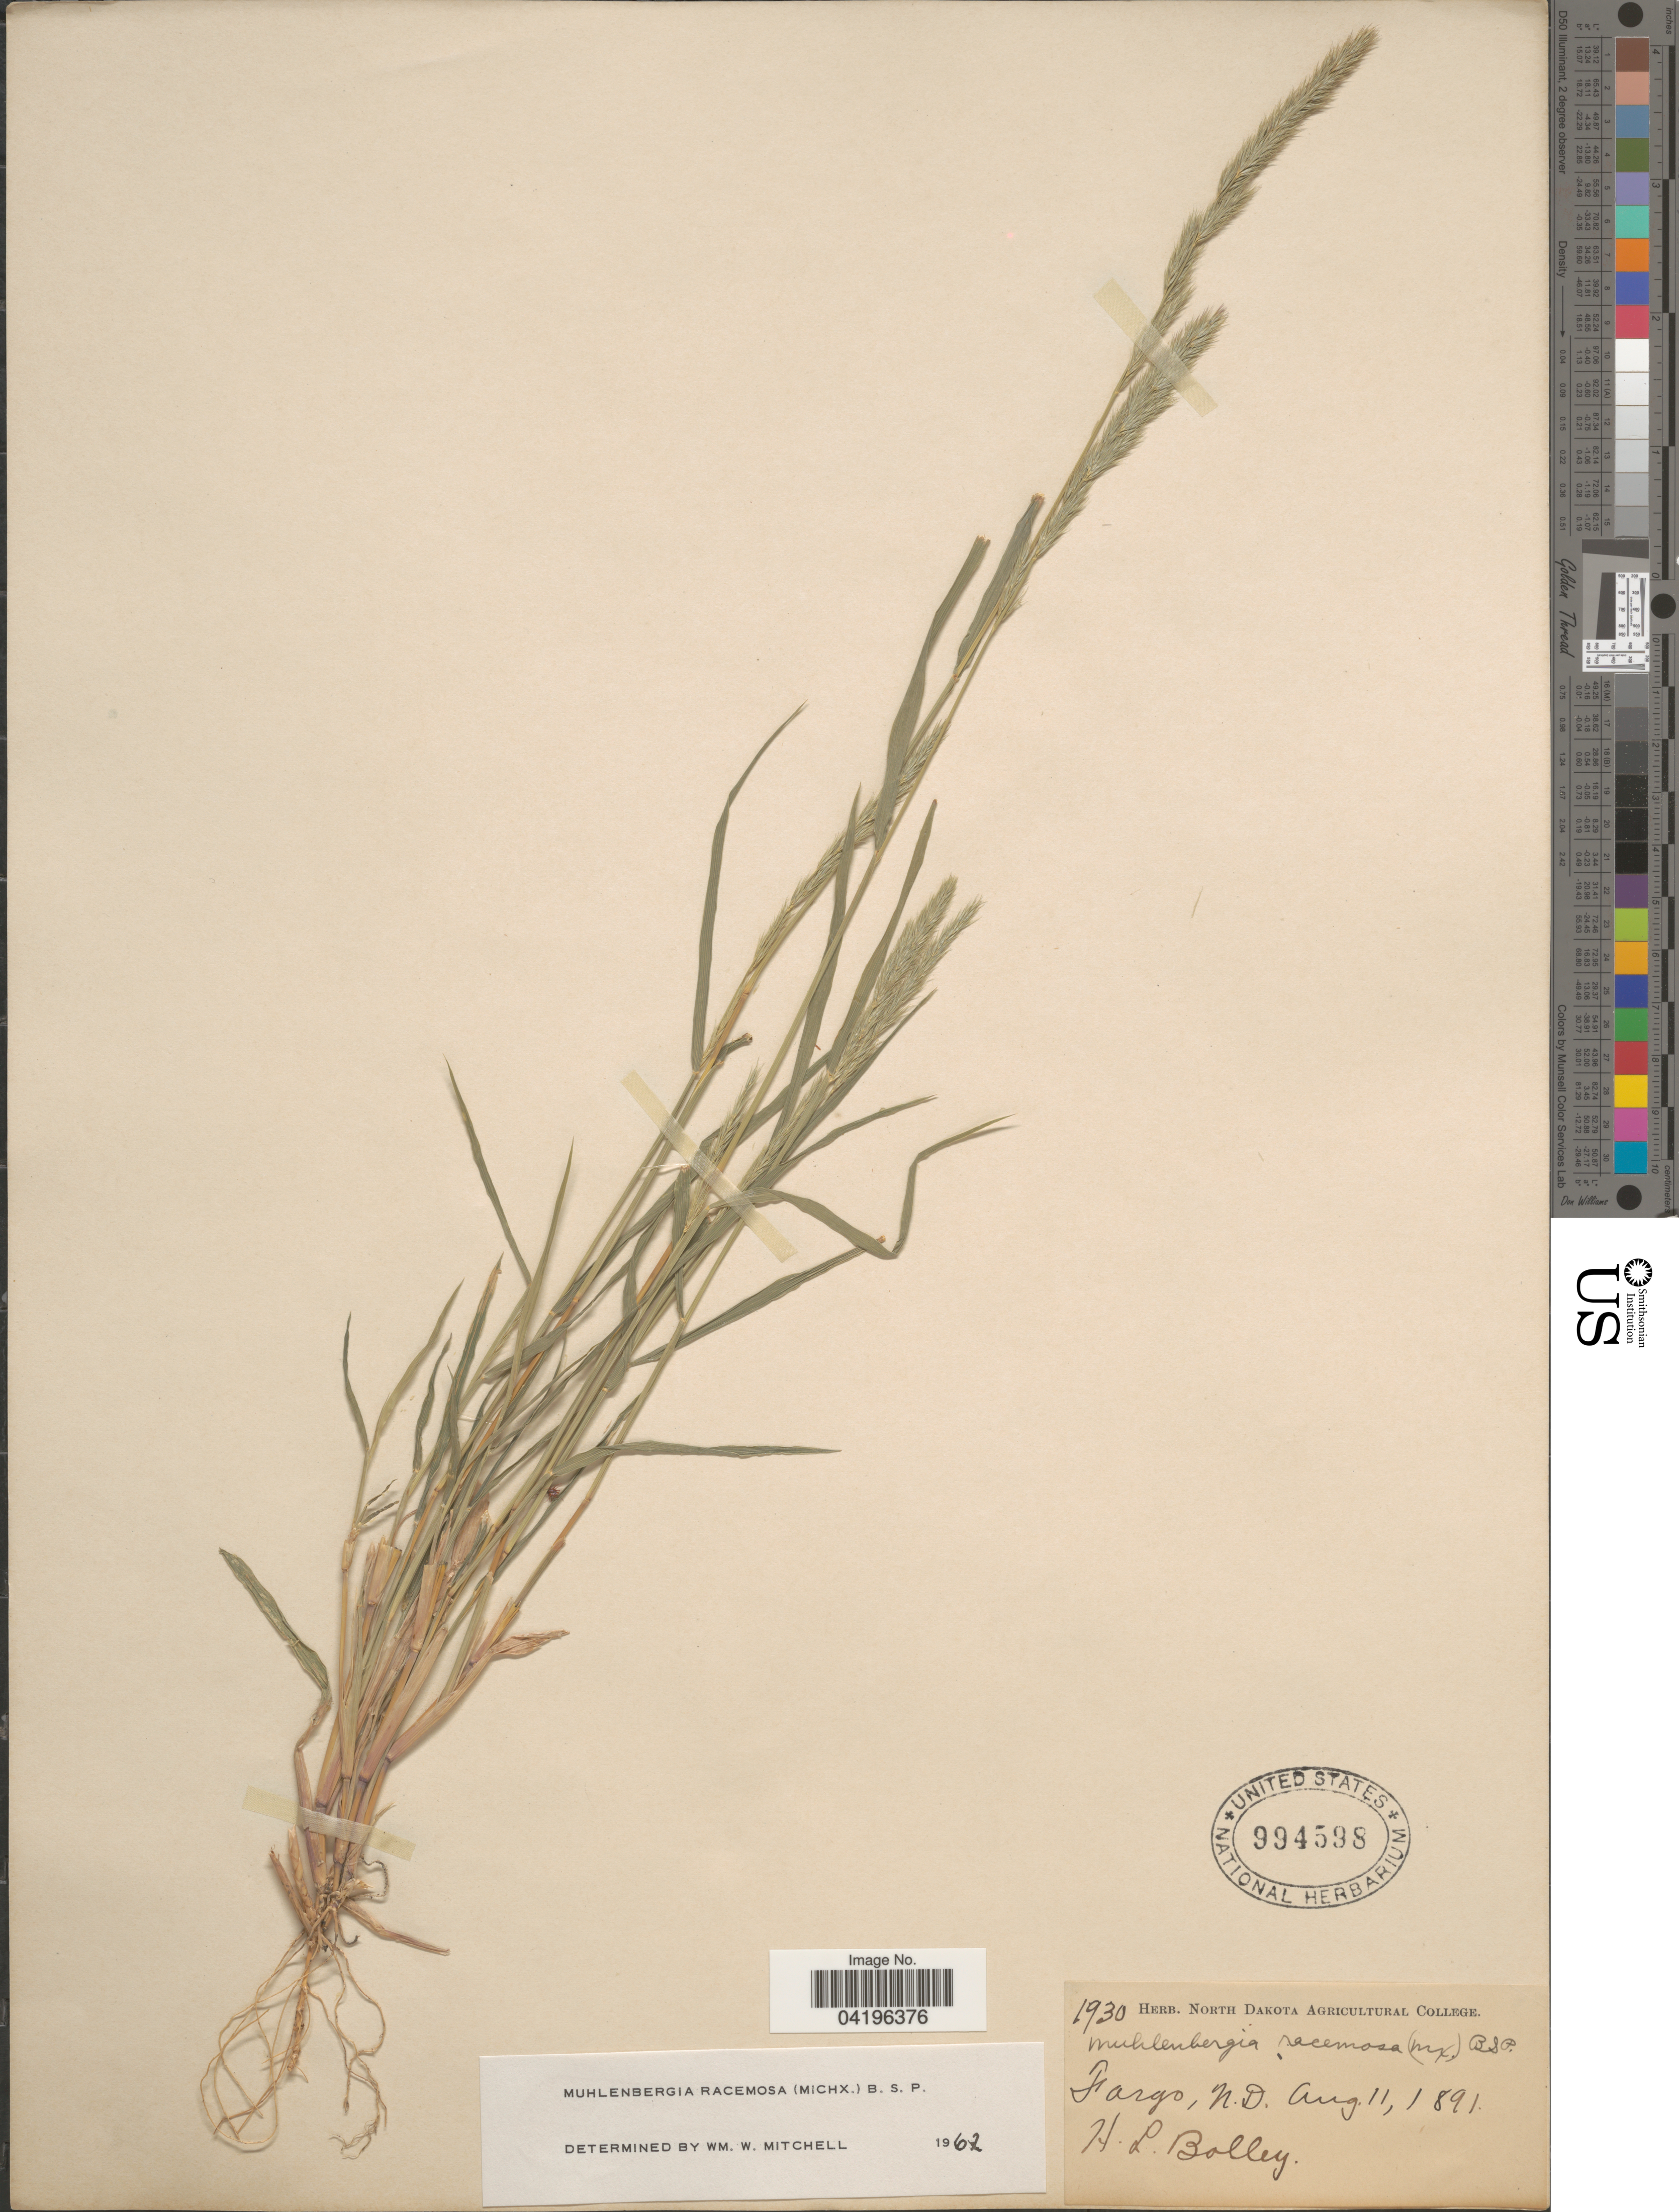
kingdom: Plantae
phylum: Tracheophyta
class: Liliopsida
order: Poales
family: Poaceae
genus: Muhlenbergia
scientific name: Muhlenbergia racemosa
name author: (Michx.) Britton et al.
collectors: H. Bolley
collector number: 1930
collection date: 1891-08-11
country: United States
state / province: North Dakota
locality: Fargo.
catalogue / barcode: US 994598